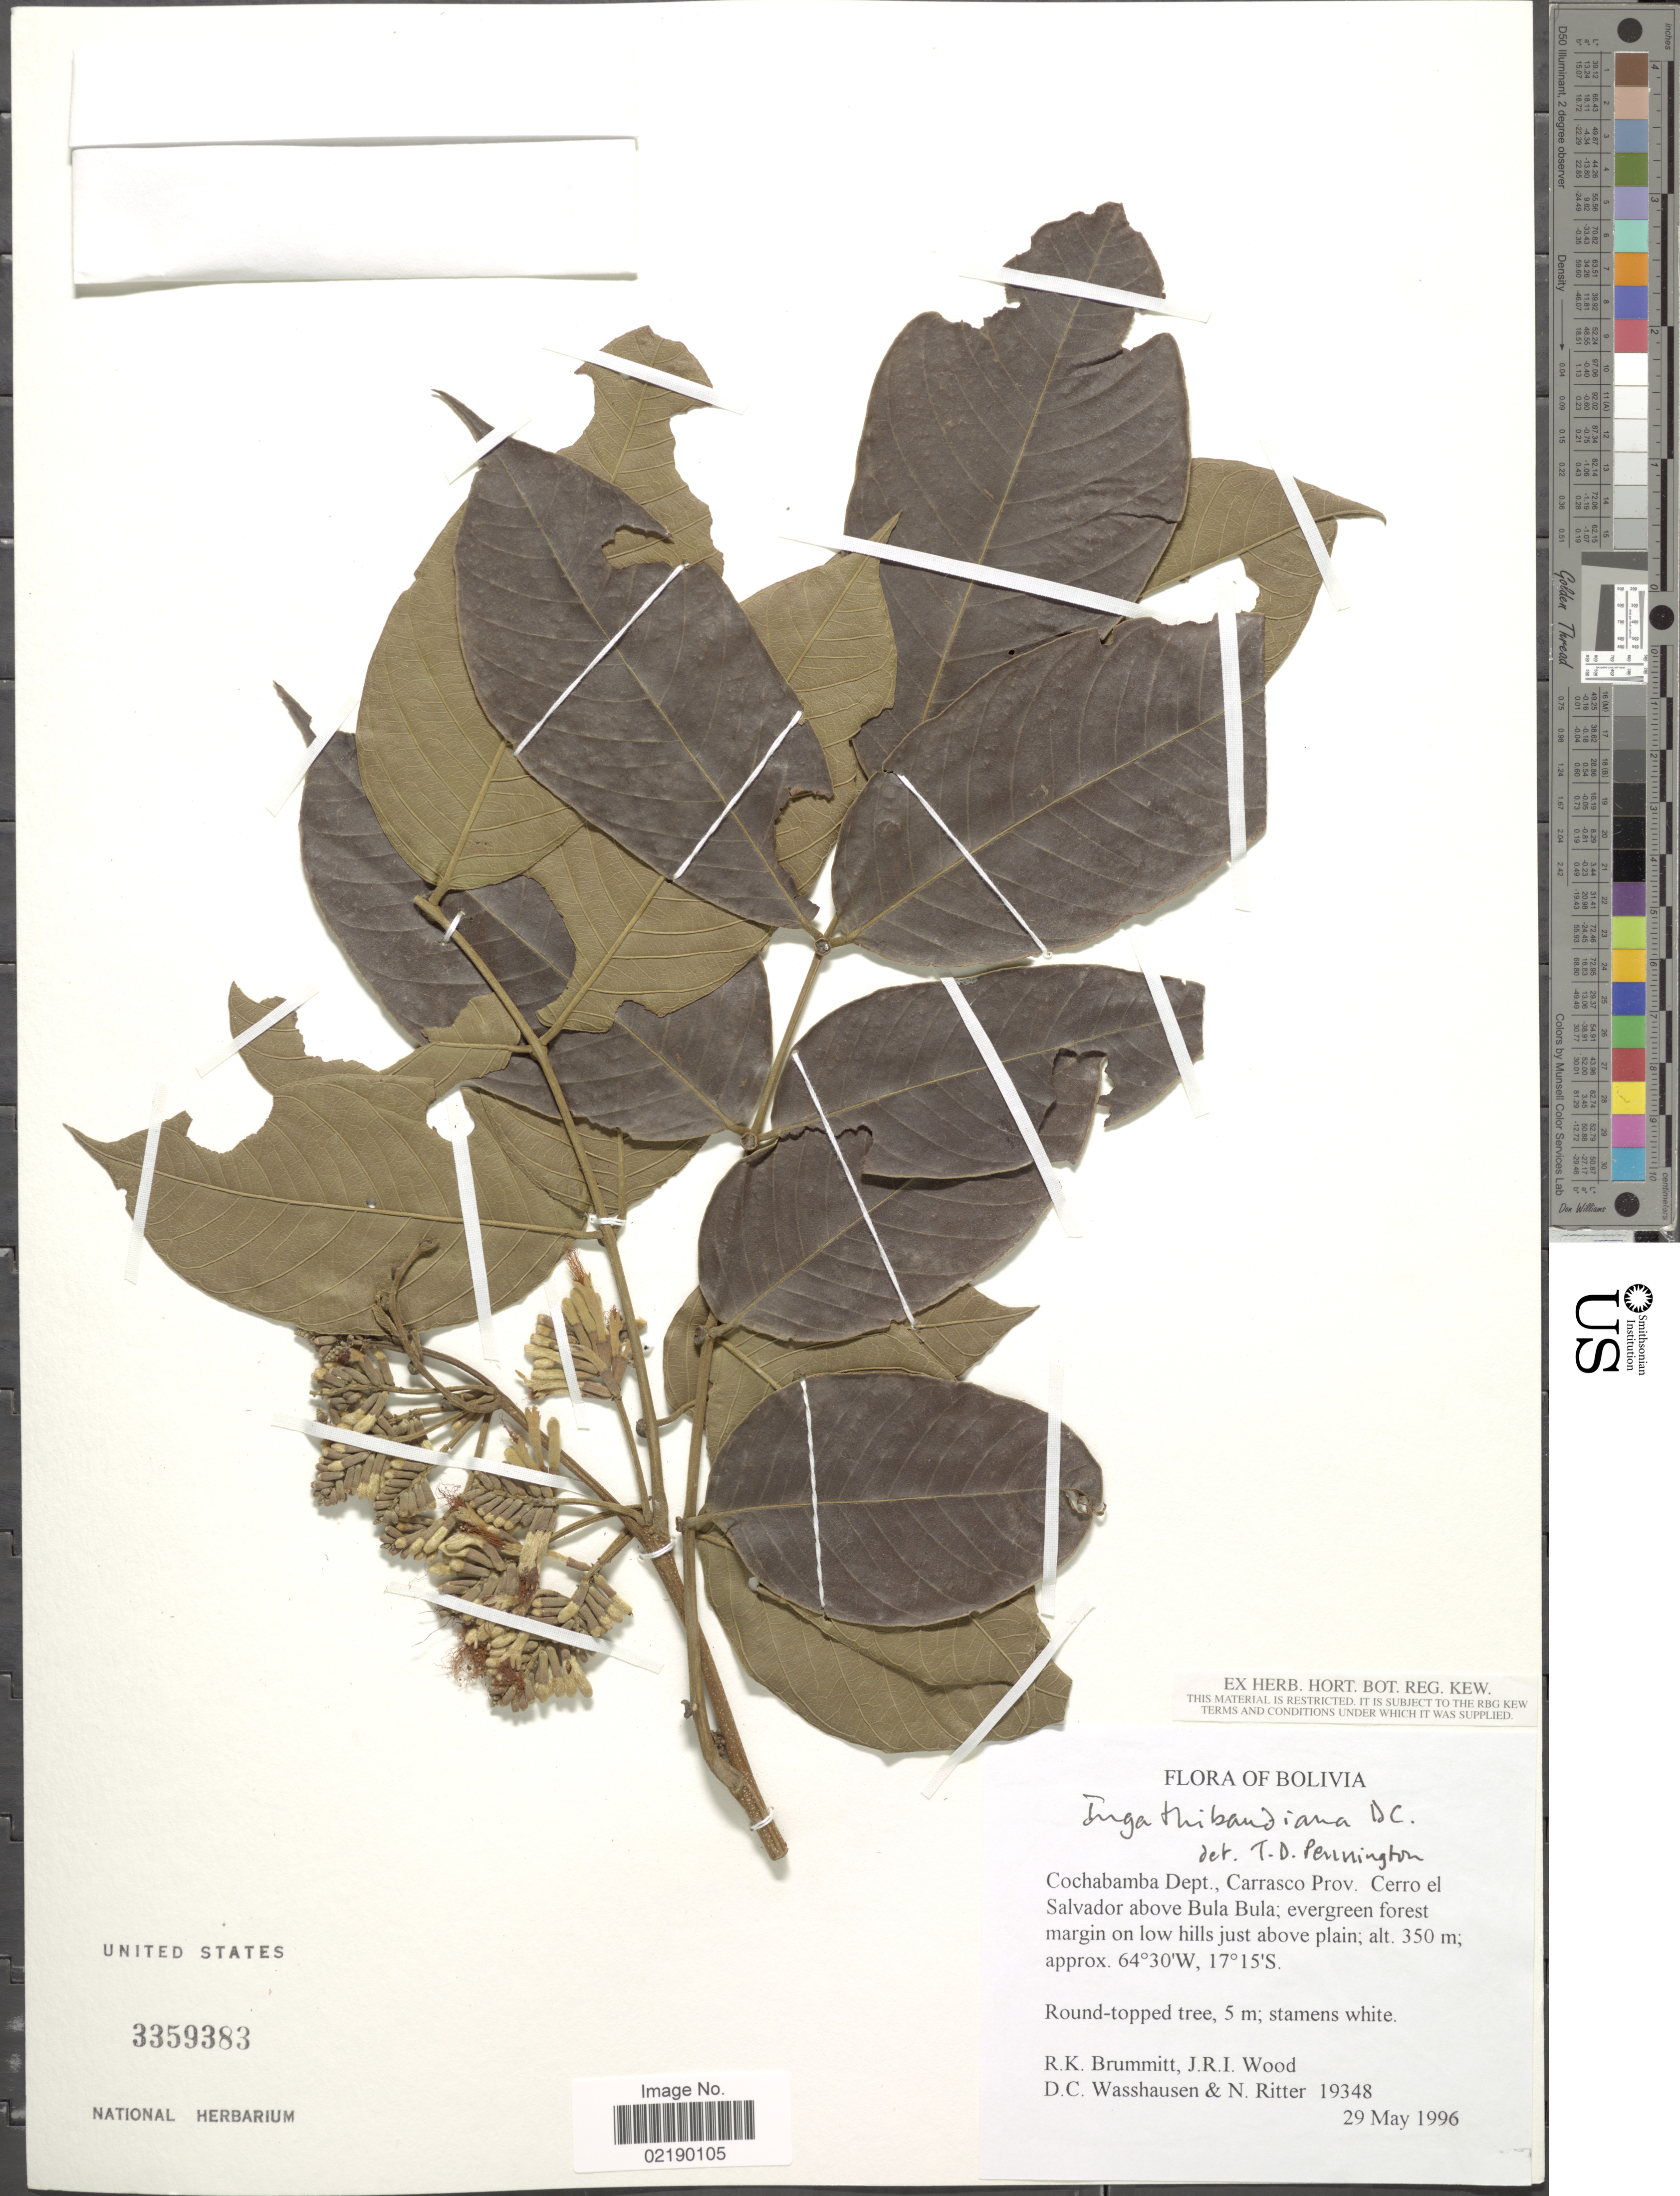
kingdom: Plantae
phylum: Tracheophyta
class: Magnoliopsida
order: Fabales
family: Fabaceae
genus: Inga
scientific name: Inga thibaudiana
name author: DC.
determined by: Pennington, T. D., (K)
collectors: R. K. Brummitt, J. R. I. Wood, D. C. Wasshausen & N. Ritter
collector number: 19348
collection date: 1996-05-29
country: Bolivia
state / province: Cochabamba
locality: Carrasco Prov. Cerro el Salvador above Bula Bula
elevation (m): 350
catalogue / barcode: US 3359383